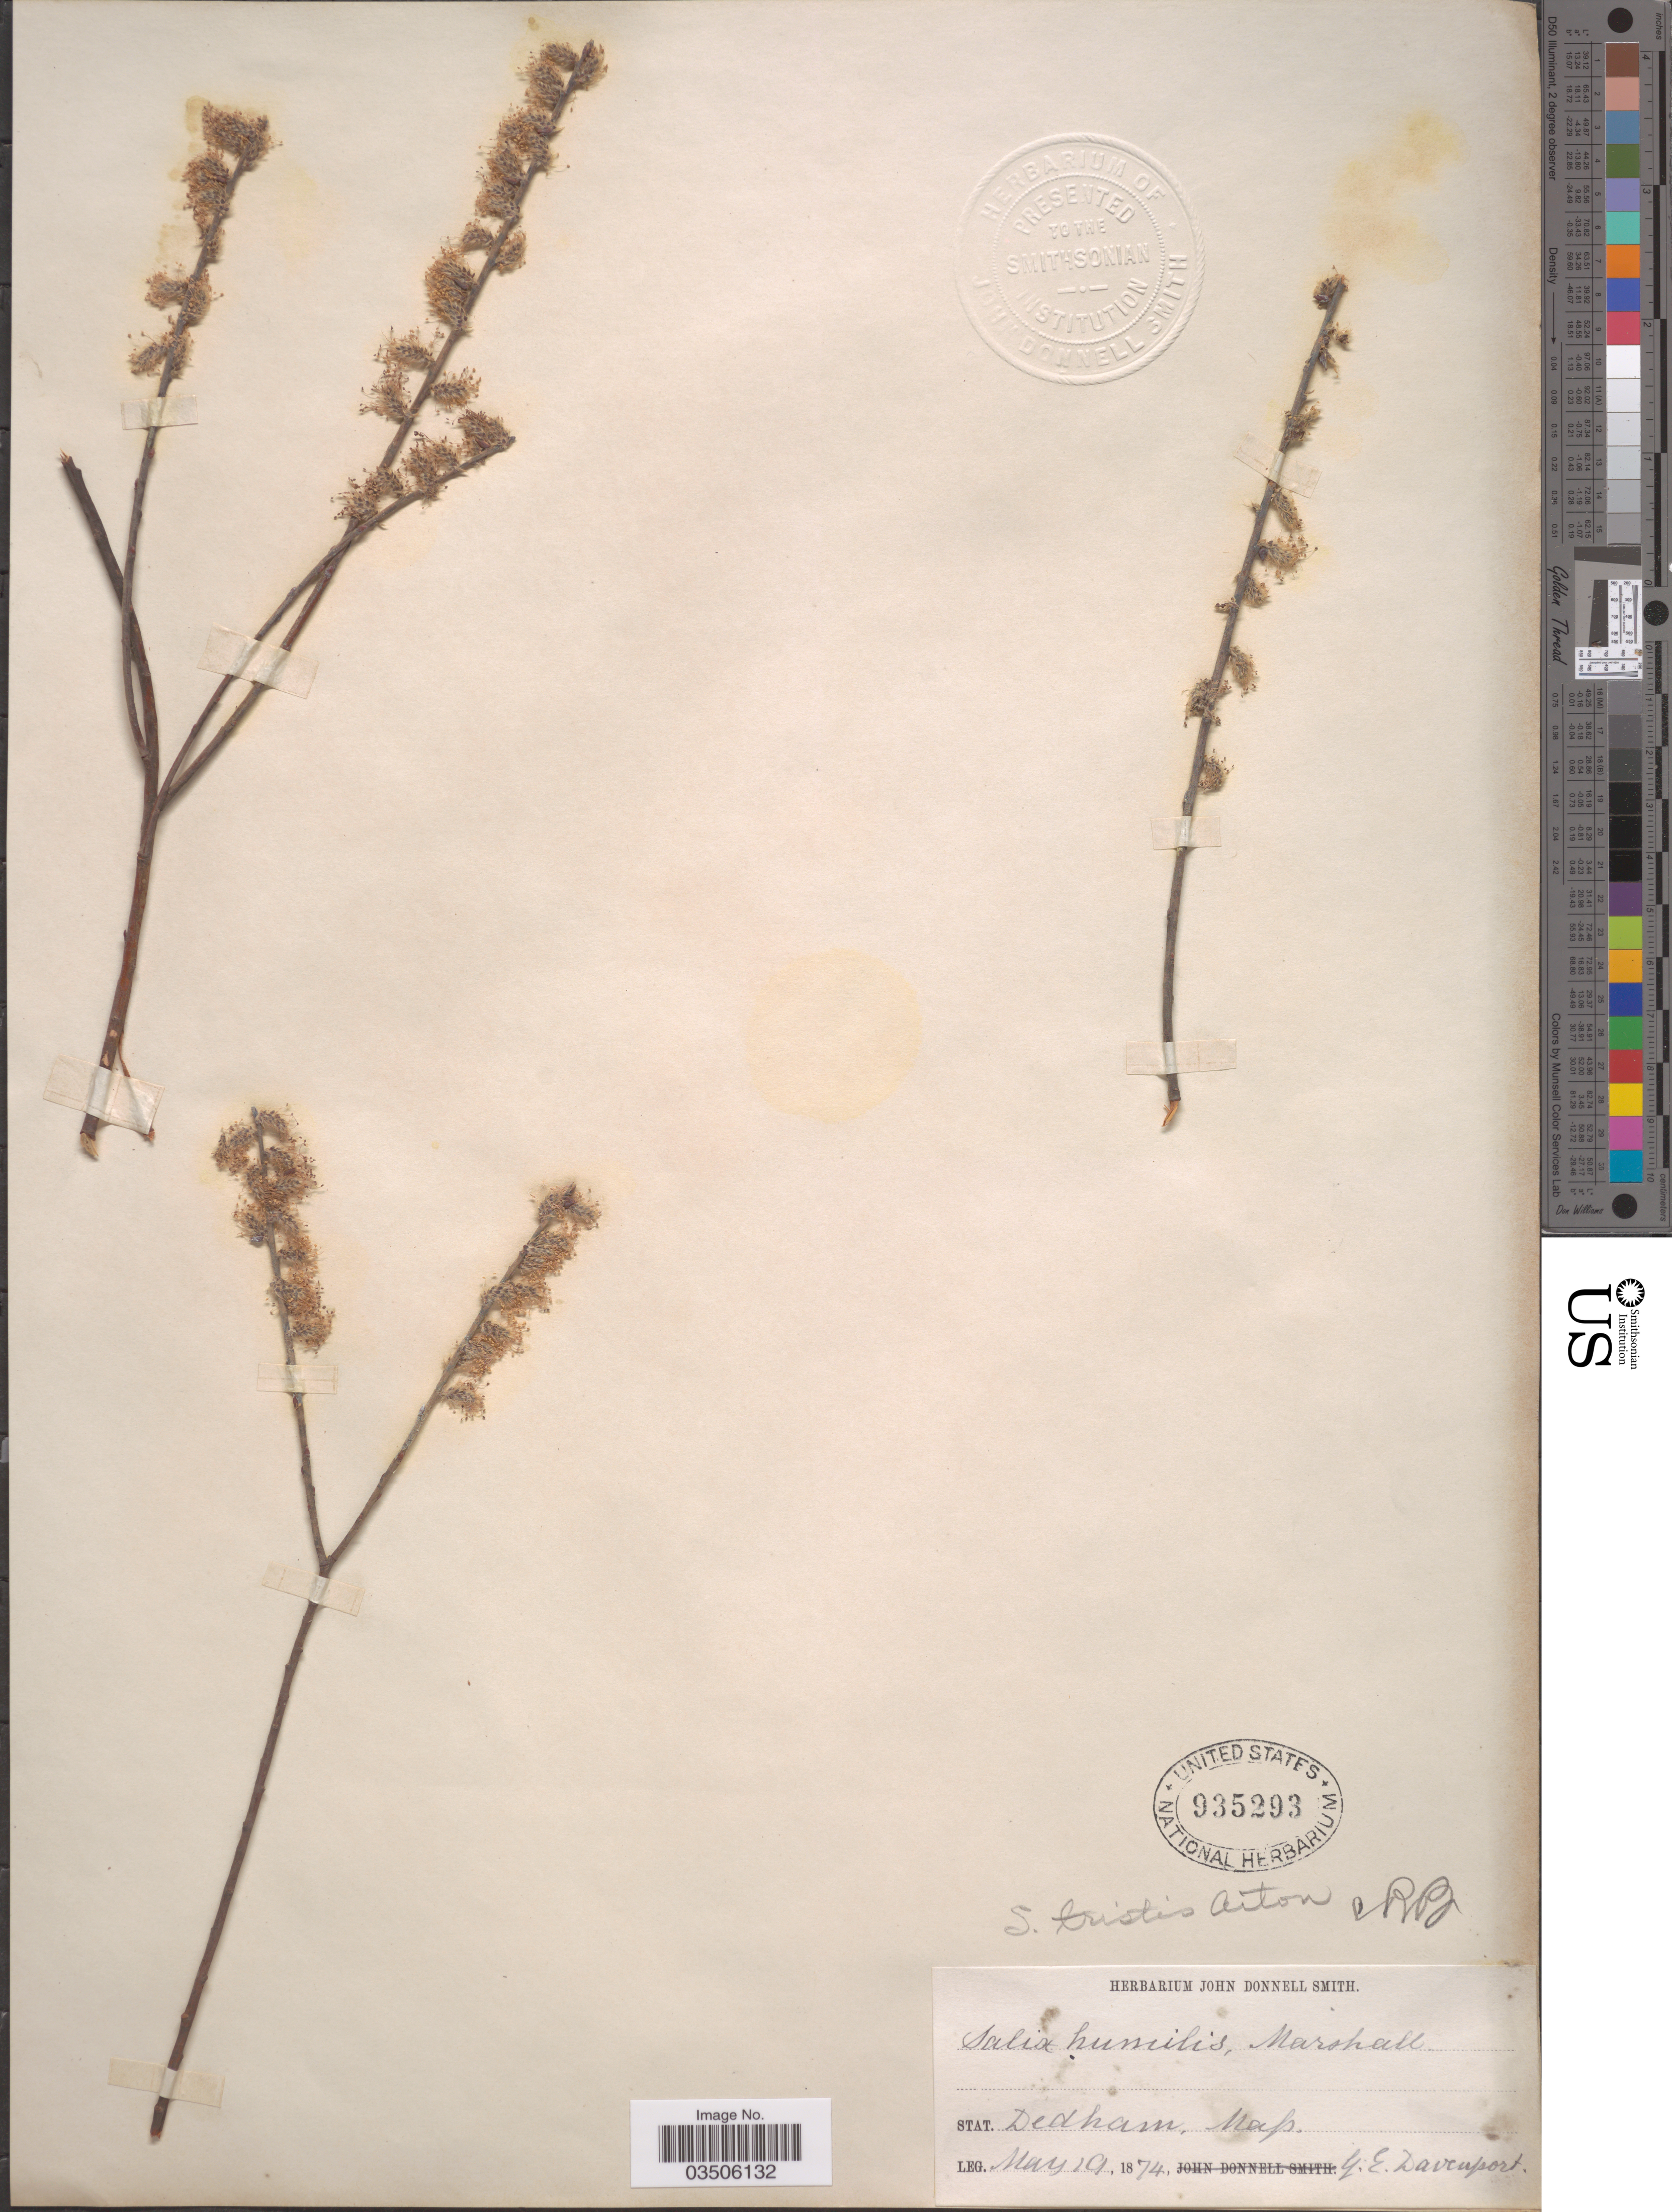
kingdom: Plantae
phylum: Tracheophyta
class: Magnoliopsida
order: Malpighiales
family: Salicaceae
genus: Salix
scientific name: Salix tristis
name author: Aiton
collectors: G. E. Davenport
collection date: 1874-05-19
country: United States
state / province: Massachusetts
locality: Stat. Dedham.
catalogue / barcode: US 935293